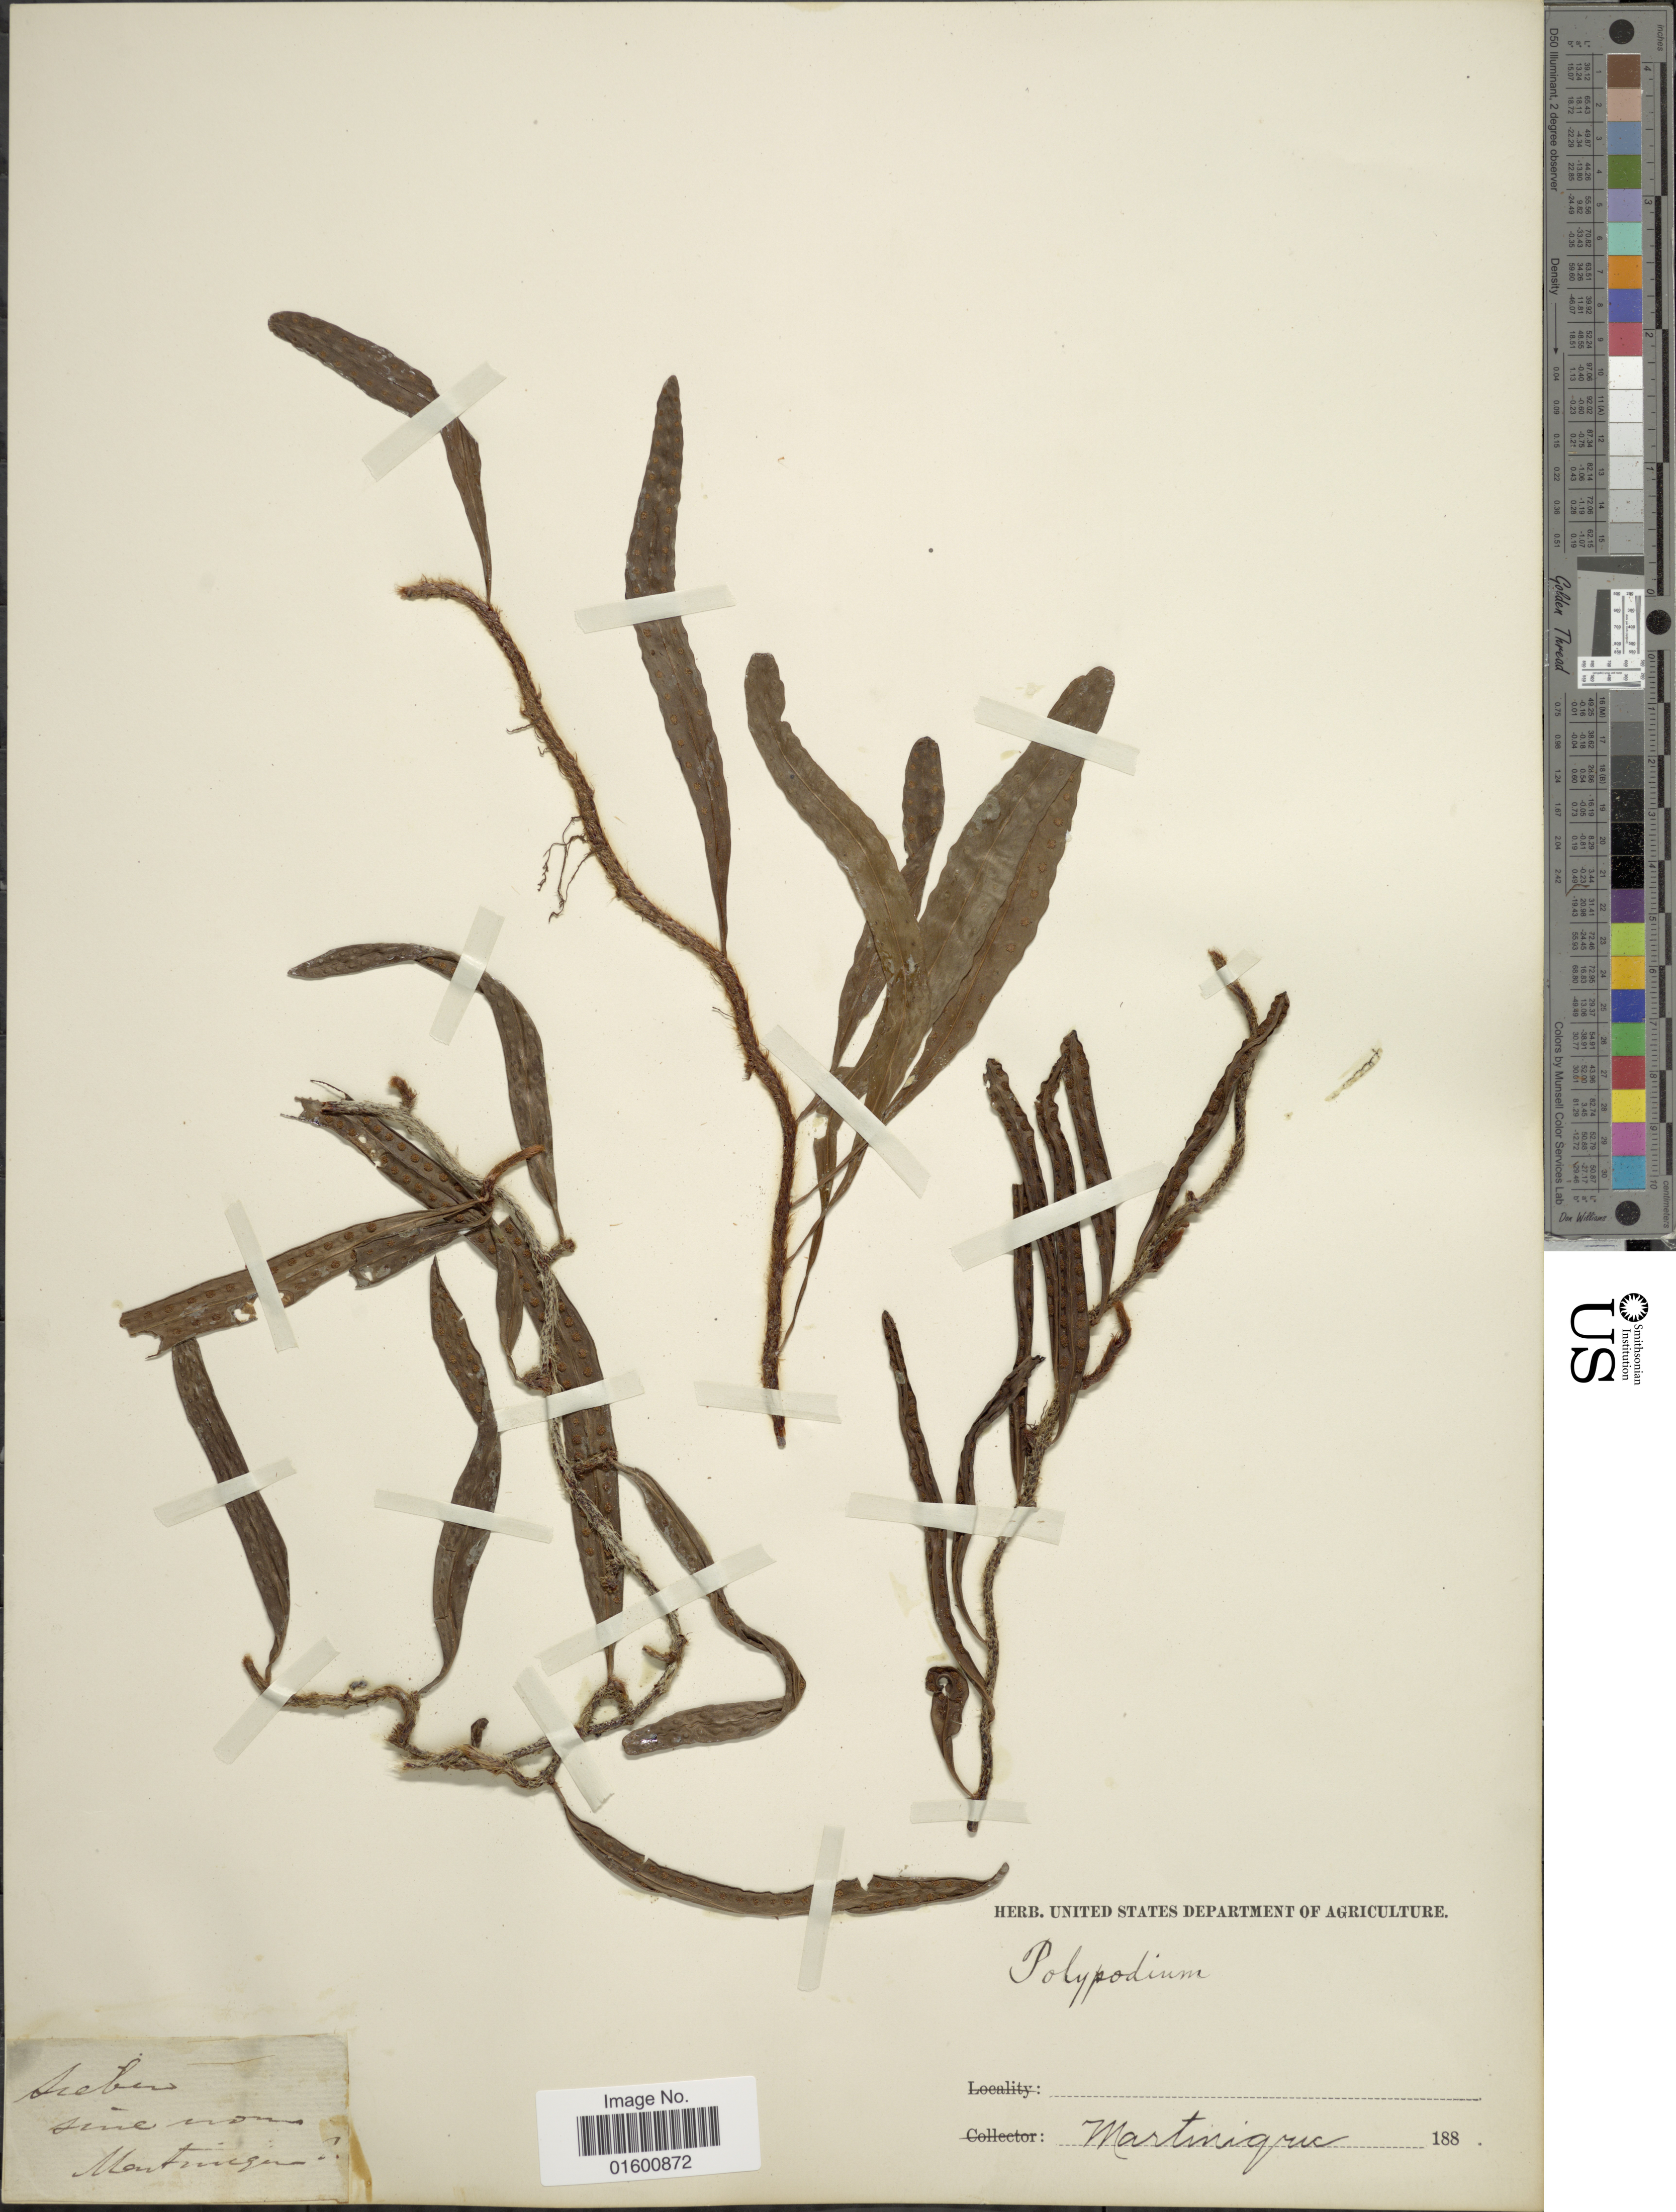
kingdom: Plantae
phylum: Tracheophyta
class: Polypodiopsida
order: Polypodiales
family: Polypodiaceae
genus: Microgramma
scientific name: Microgramma lycopodioides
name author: (L.) Copel.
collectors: Facchini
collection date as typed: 188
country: Martinique